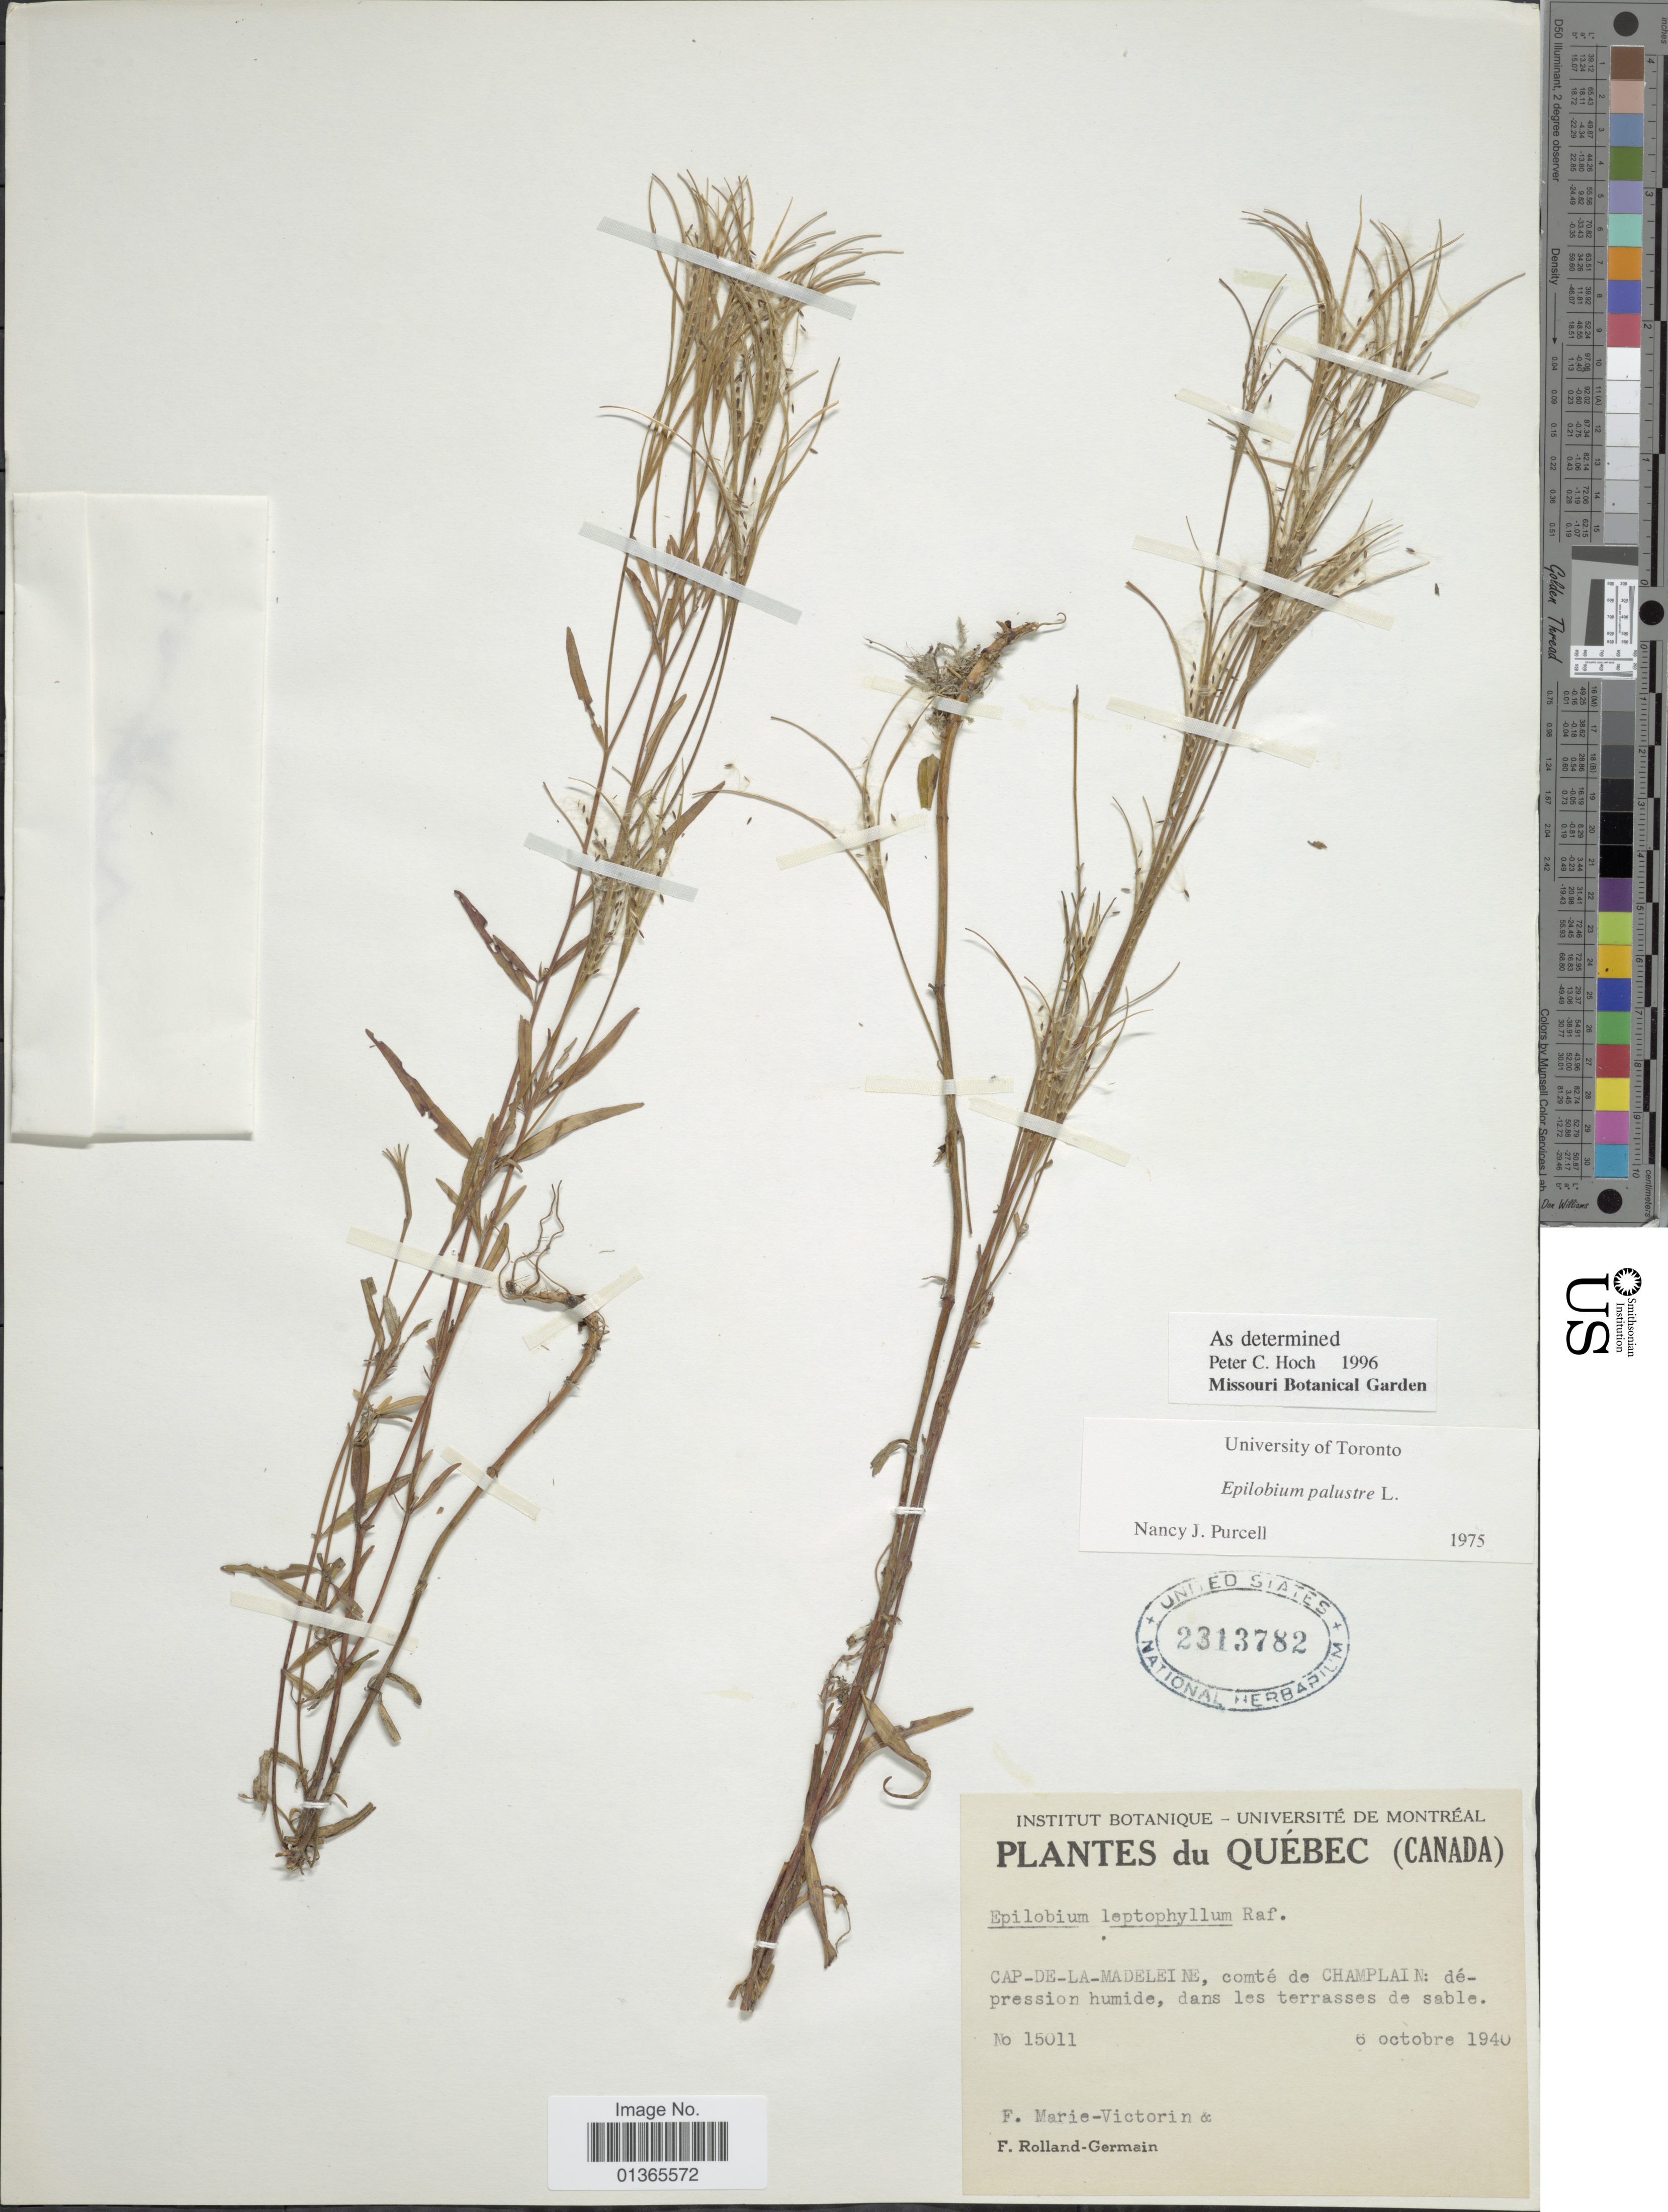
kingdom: Plantae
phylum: Tracheophyta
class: Magnoliopsida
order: Myrtales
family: Onagraceae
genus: Epilobium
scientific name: Epilobium palustre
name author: L.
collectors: Fr. Marie-Victorin & Rolland-Germain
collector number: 15011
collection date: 1940-10-06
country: Canada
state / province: Quebec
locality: Cap-De-La-Madeleine, comté de Champlain: dépression humide, dans les terrasses de sable.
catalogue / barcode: US 2313782